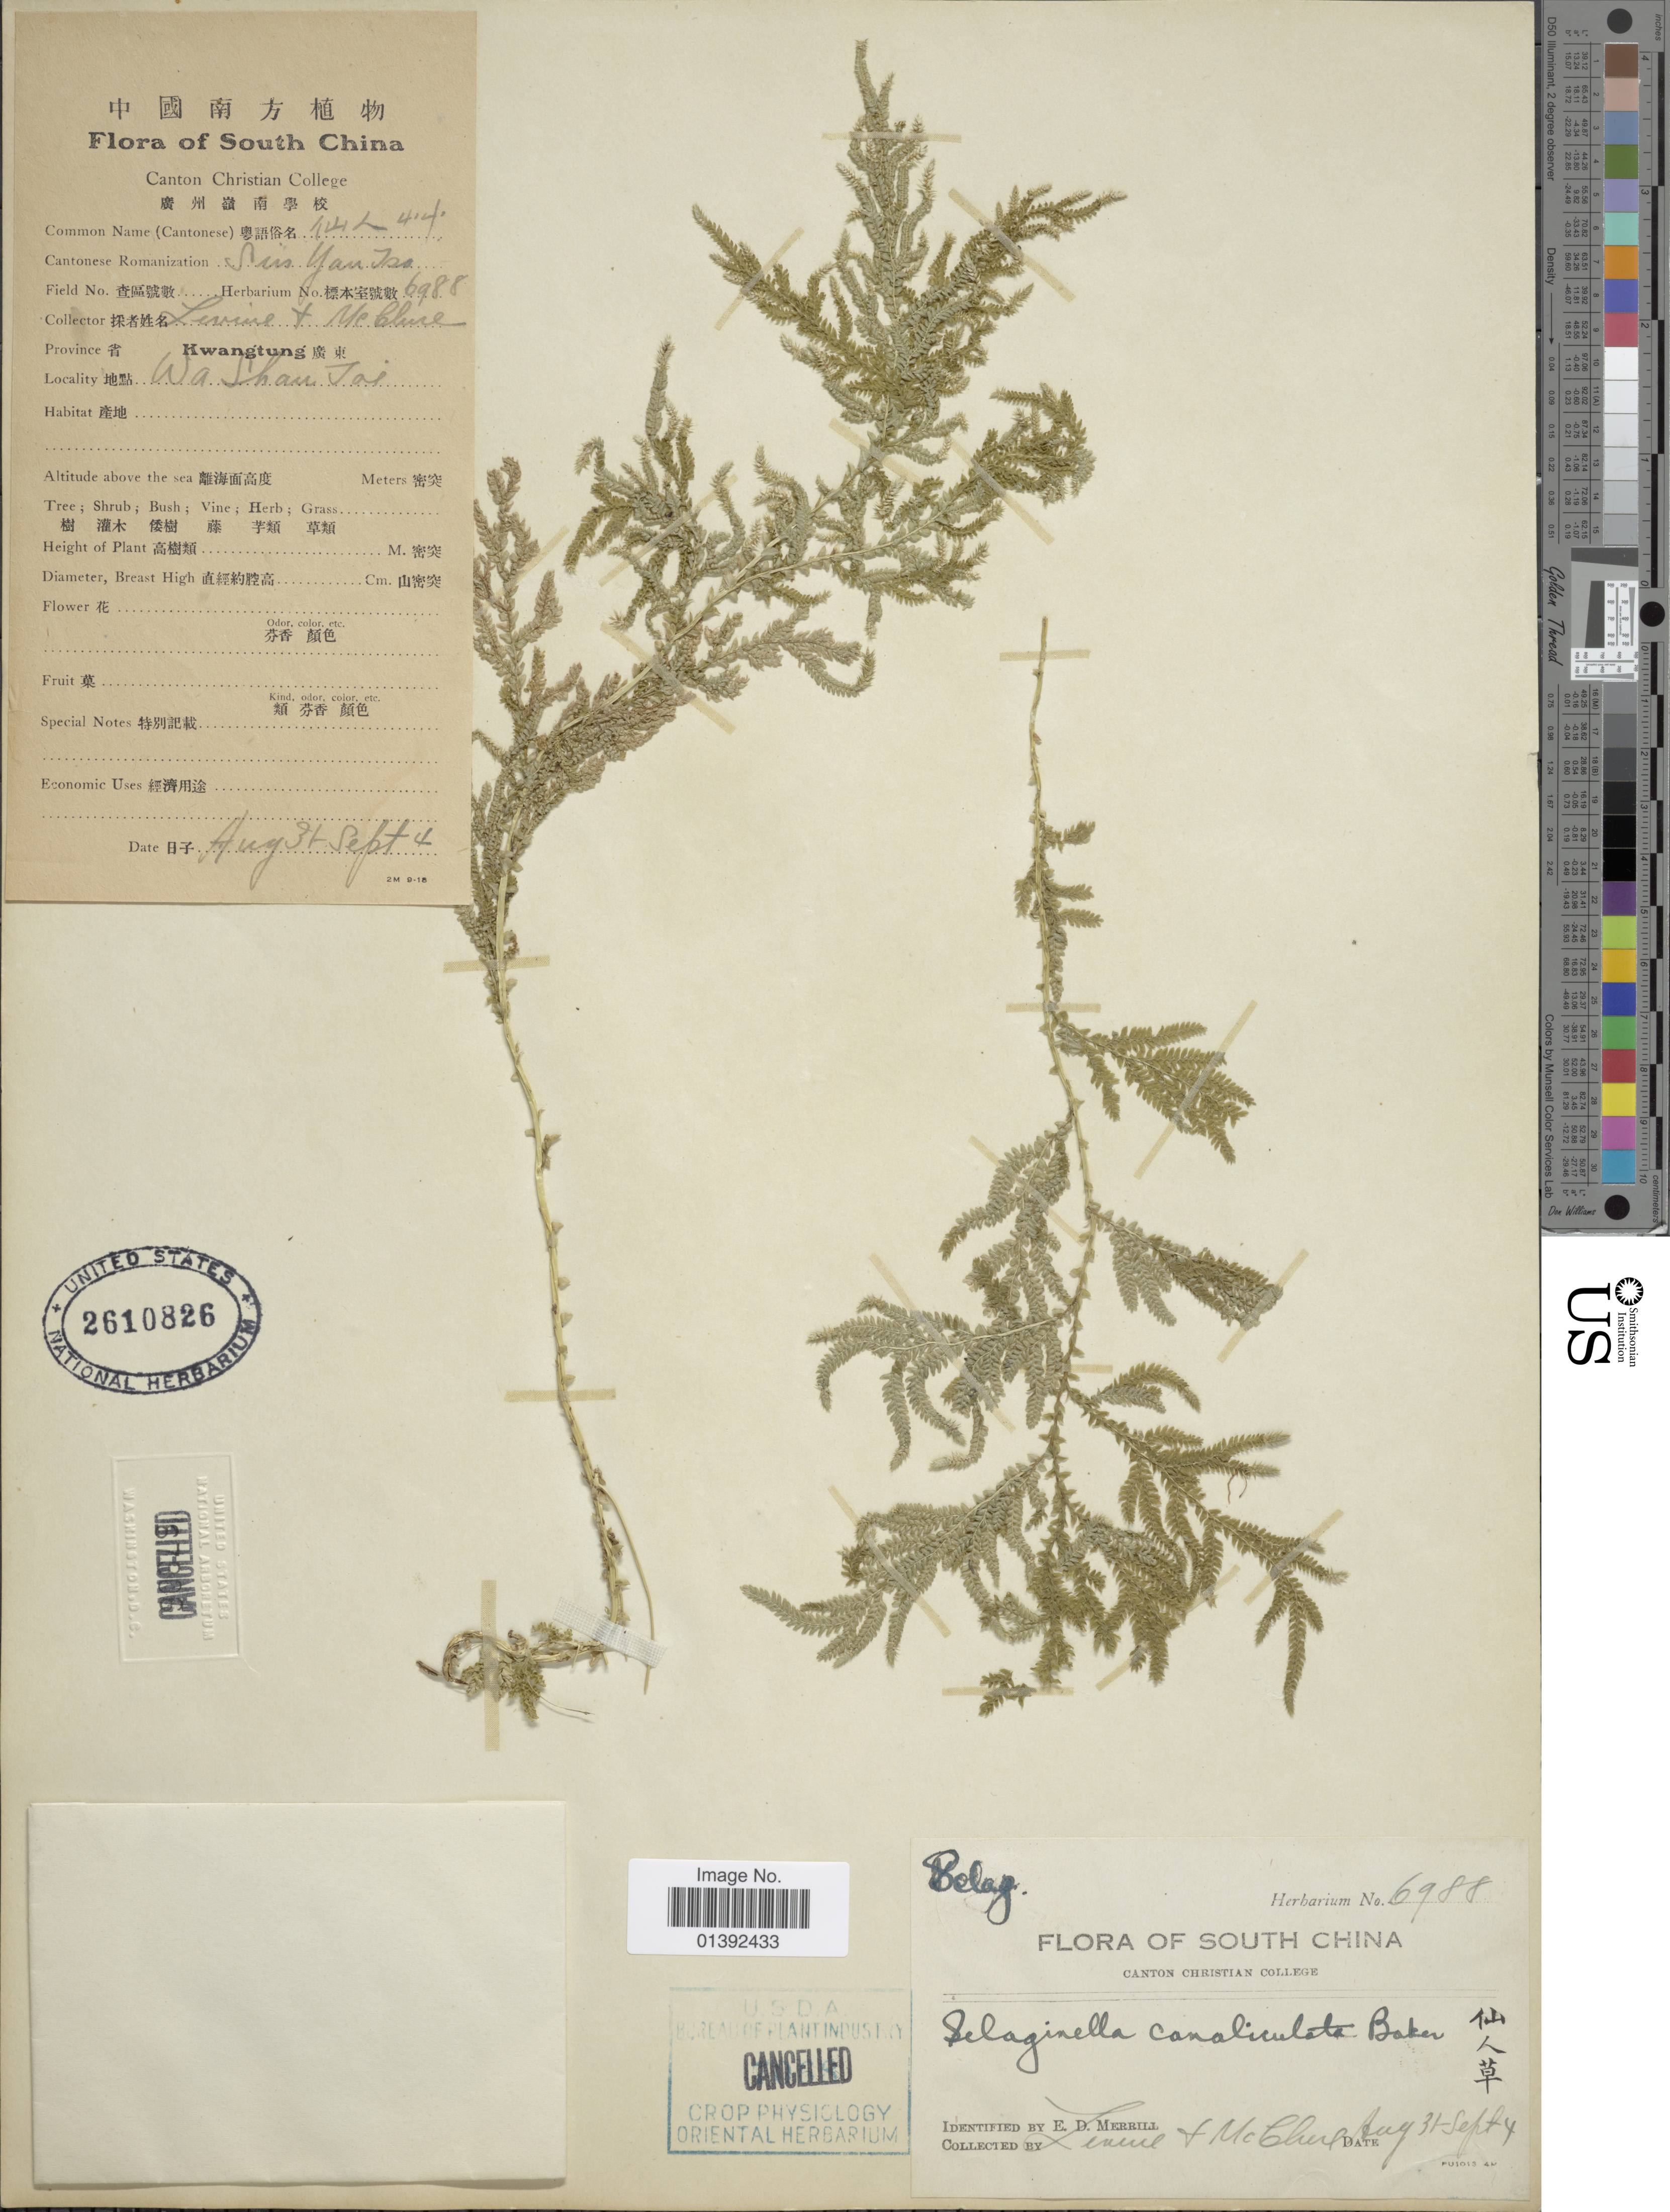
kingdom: Plantae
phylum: Tracheophyta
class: Lycopodiopsida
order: Selaginellales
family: Selaginellaceae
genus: Selaginella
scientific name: Selaginella sp.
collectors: -. Levine & McClure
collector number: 6988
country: China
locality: South China, province Kwangtung, Wa Shan Tai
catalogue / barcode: US 2610826